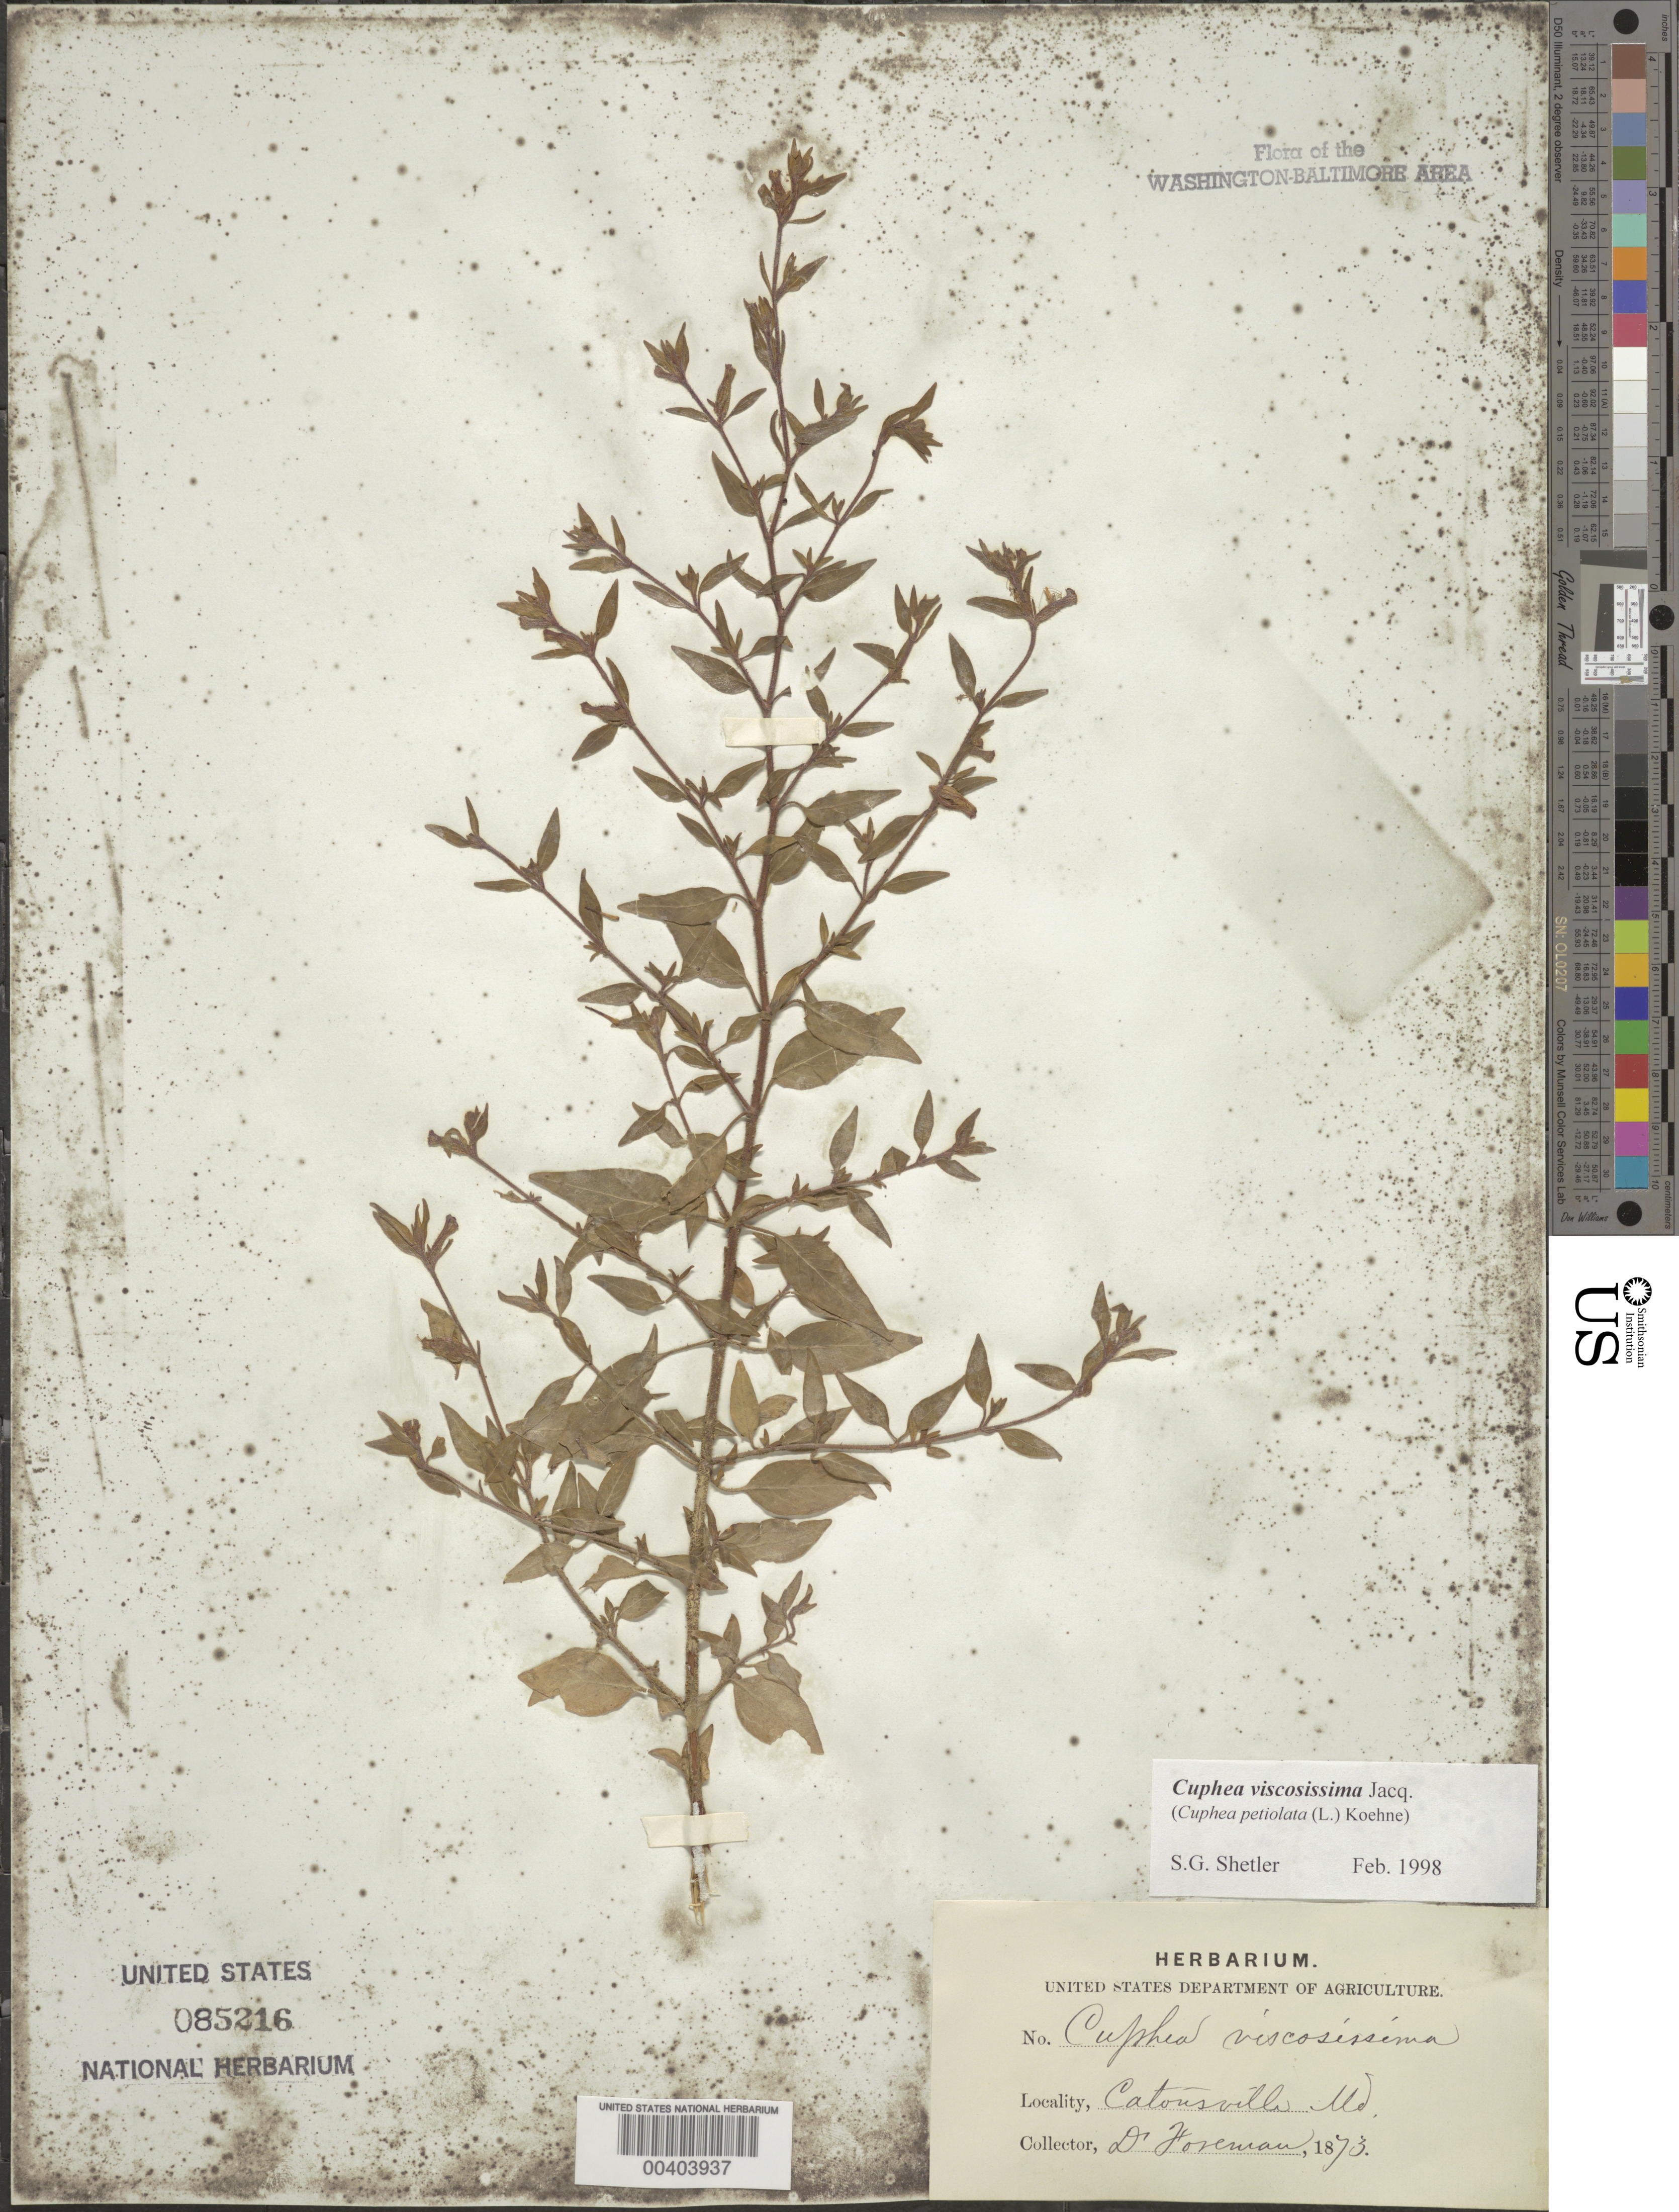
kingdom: Plantae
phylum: Tracheophyta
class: Magnoliopsida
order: Myrtales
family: Lythraceae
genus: Cuphea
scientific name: Cuphea viscosissima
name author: Jacq.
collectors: D. Foreman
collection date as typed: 1873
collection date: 1873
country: United States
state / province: Maryland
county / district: Baltimore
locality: Catonsville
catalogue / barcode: US 85216